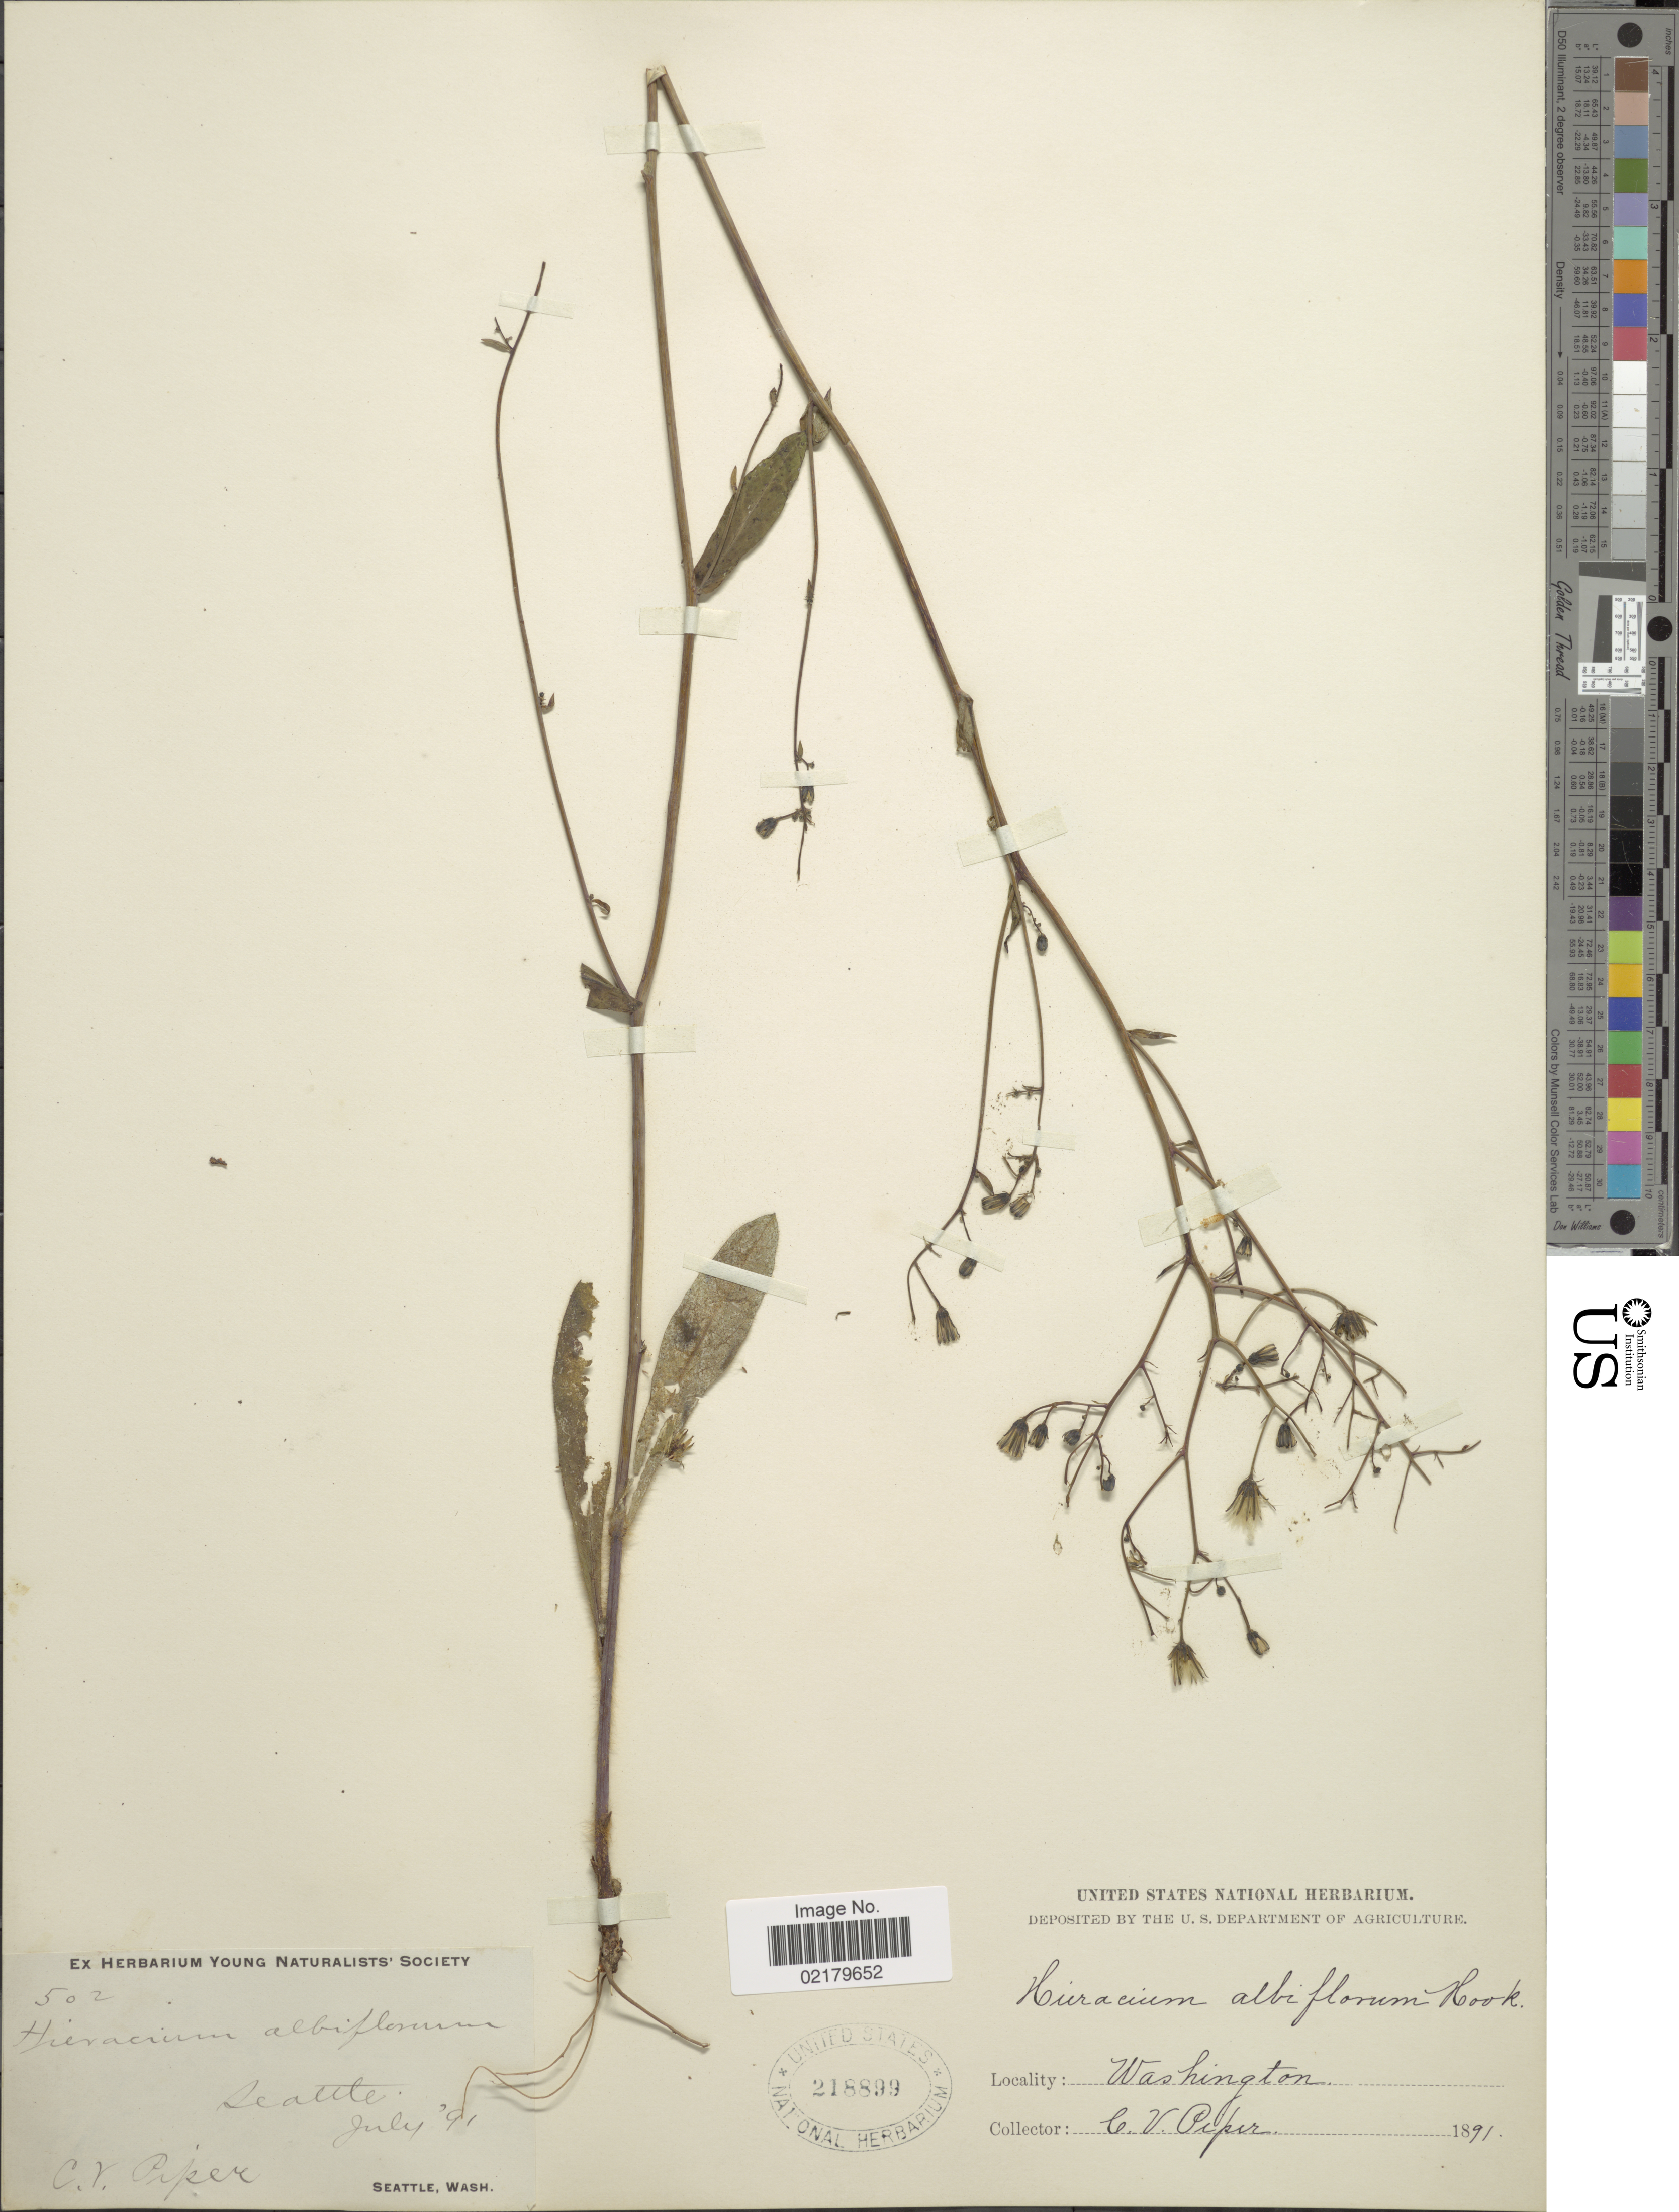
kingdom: Plantae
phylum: Tracheophyta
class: Magnoliopsida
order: Asterales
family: Asteraceae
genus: Hieracium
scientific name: Hieracium albiflorum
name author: Hook.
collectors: C. V. Piper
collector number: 502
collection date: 1891-07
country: United States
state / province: Washington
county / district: King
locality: Seattle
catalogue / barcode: US 218899